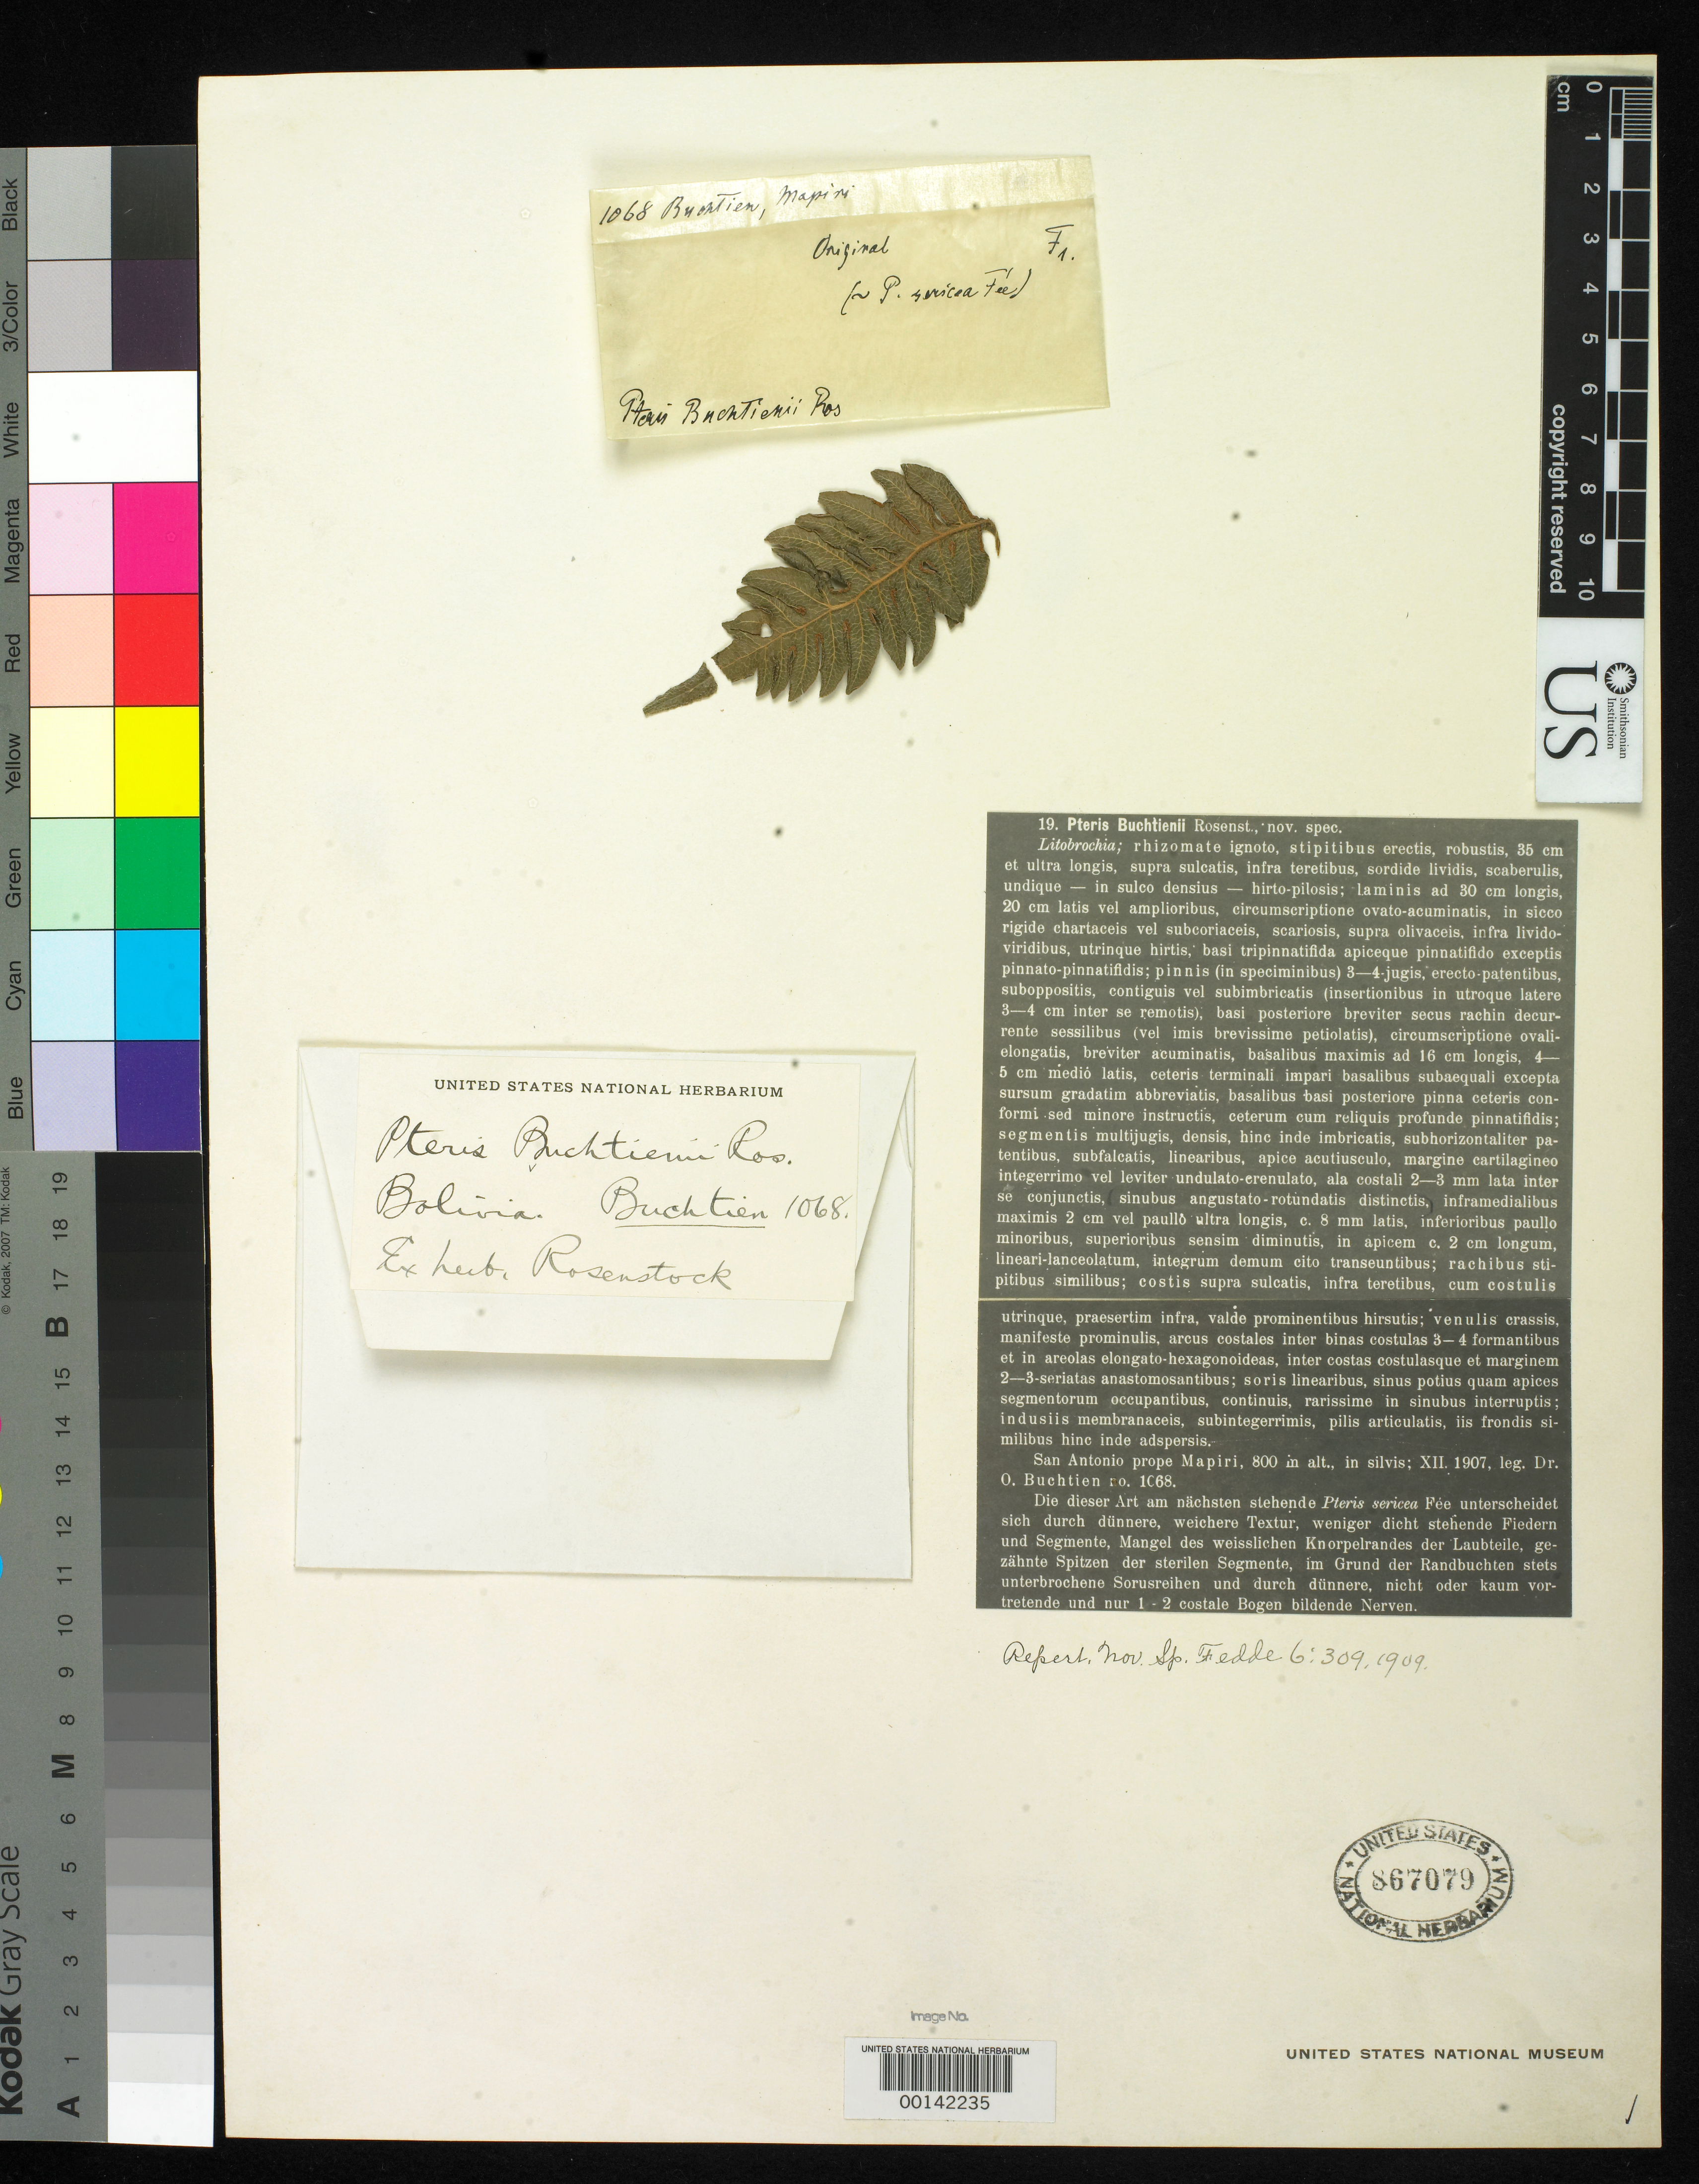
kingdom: Plantae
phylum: Tracheophyta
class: Polypodiopsida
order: Polypodiales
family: Pteridaceae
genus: Pteris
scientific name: Pteris buchtienii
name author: Rosenst.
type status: Isotype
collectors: O. Buchtien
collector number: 1068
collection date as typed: Dec 1907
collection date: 1907-12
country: Bolivia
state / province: La Paz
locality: San Antonia prope Mapiri [San Antonia near Mapiri].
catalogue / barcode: US 867079